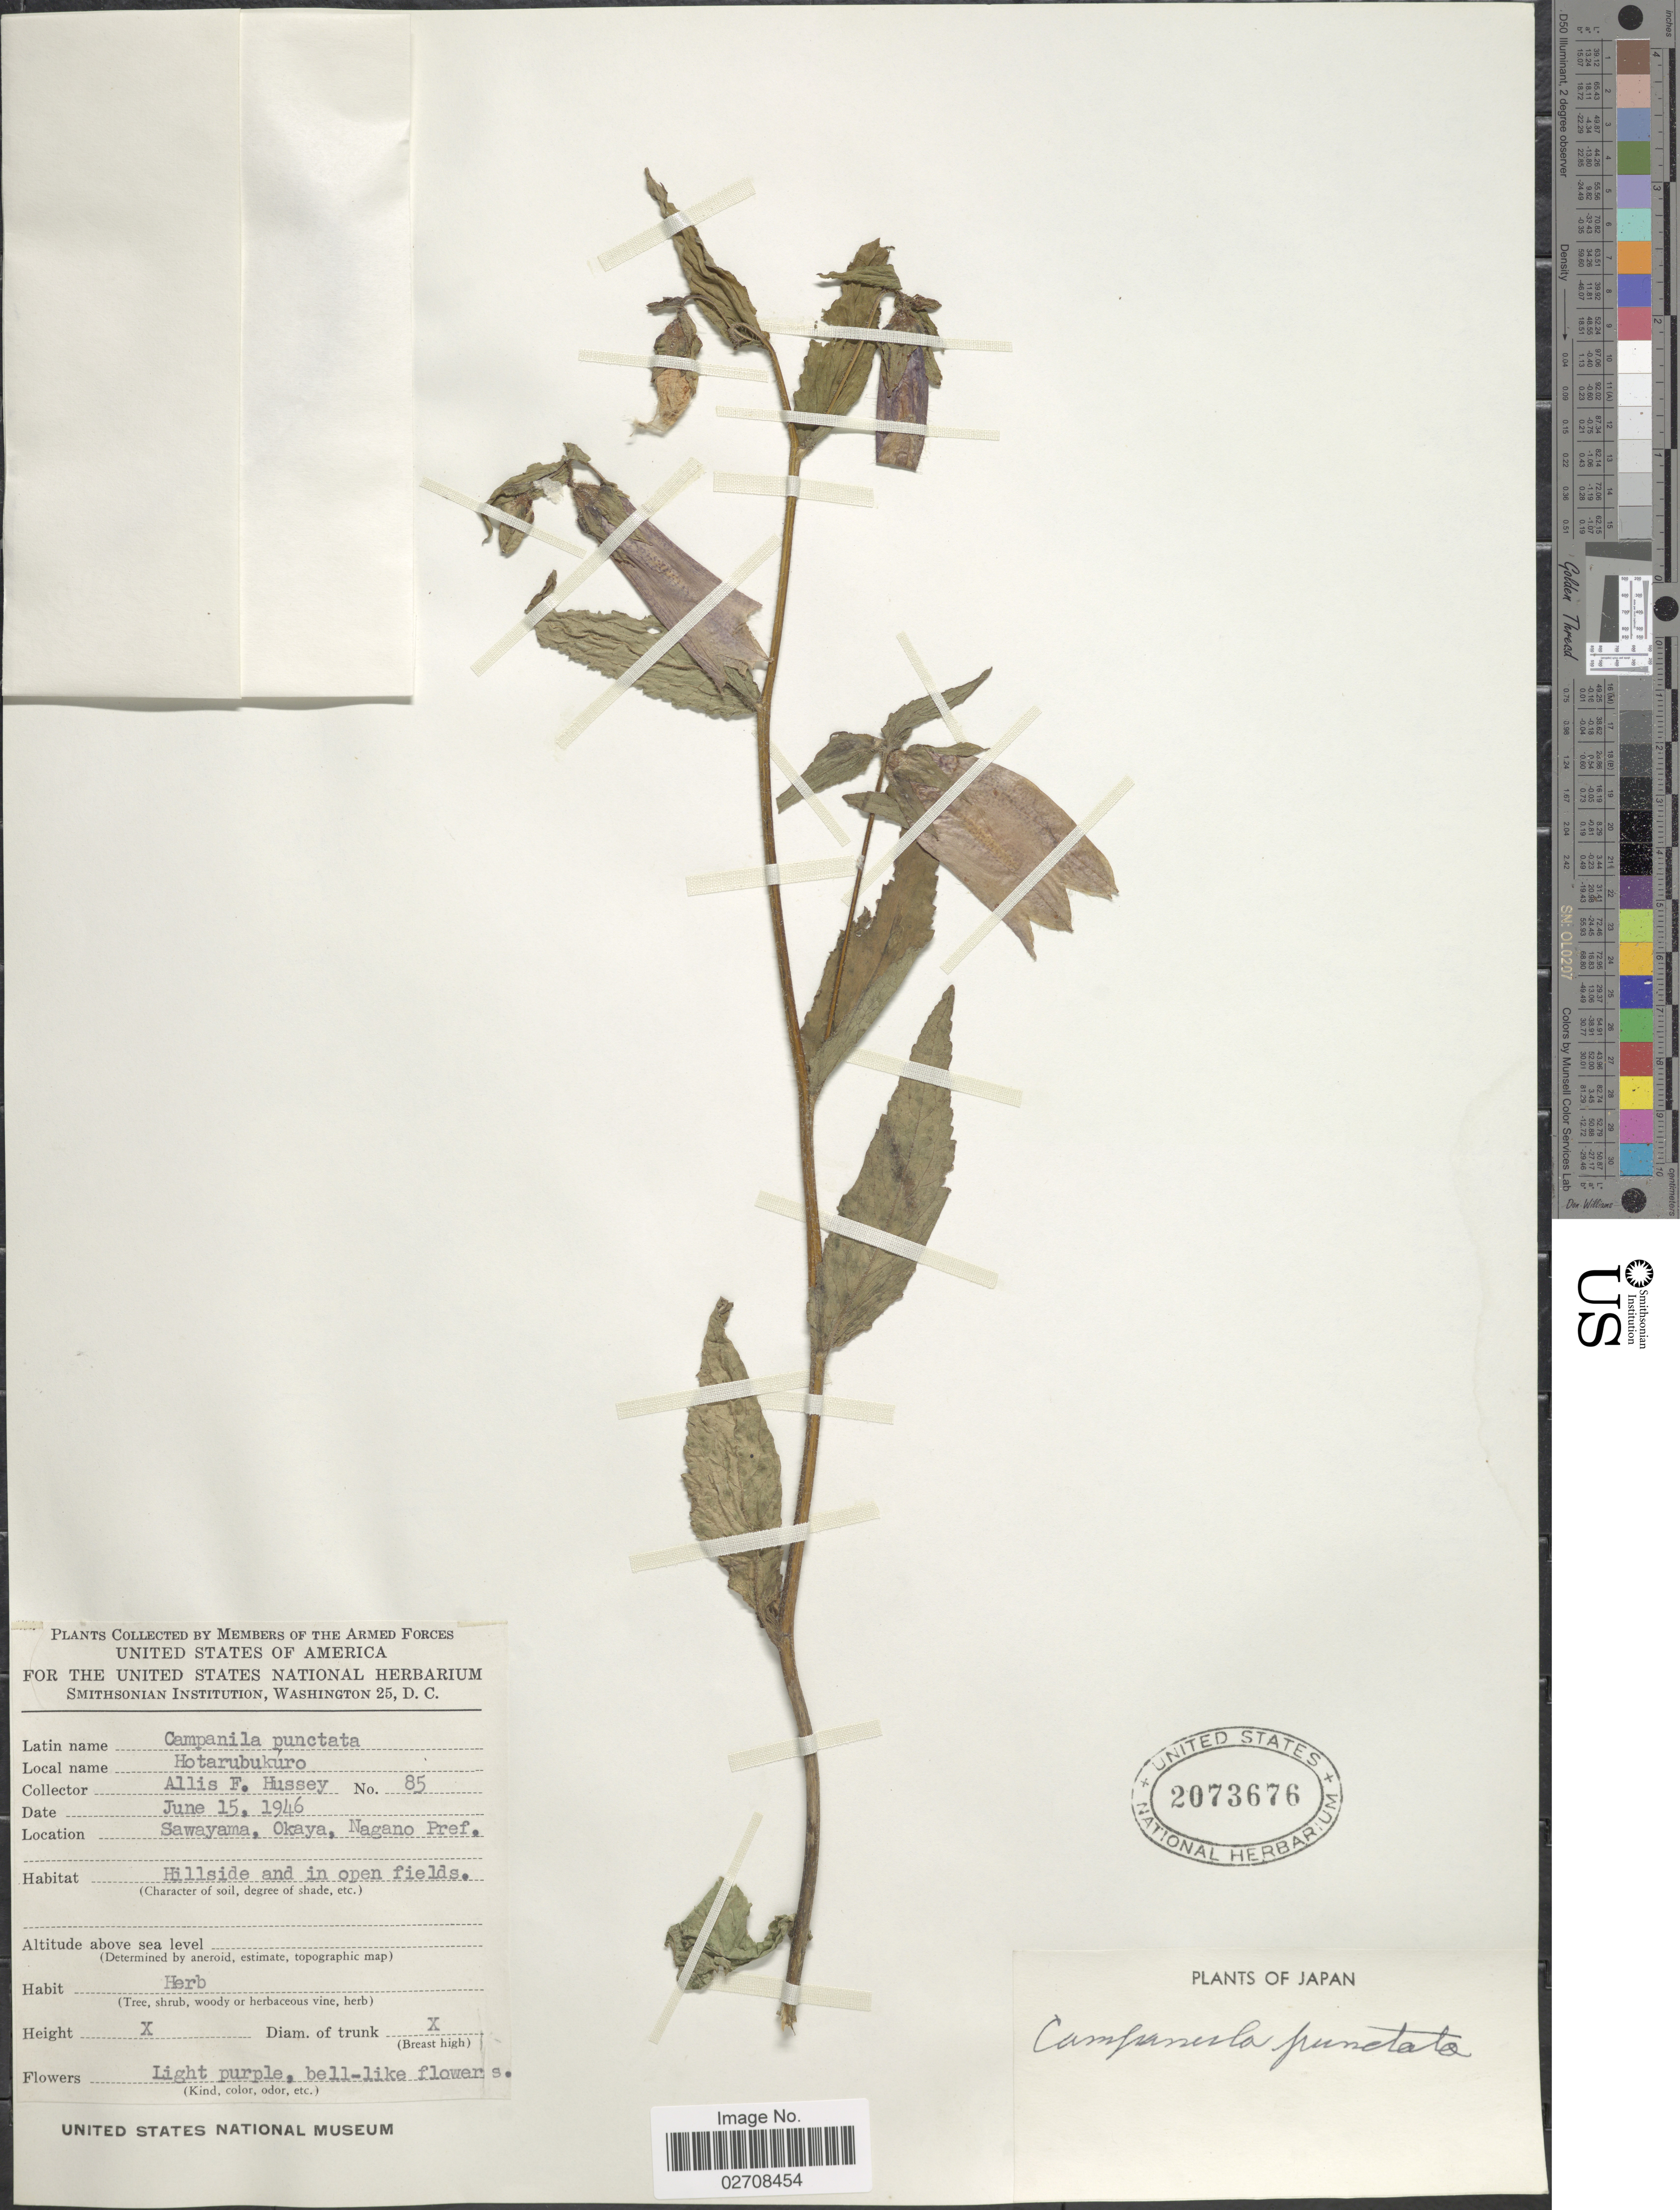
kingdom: Plantae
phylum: Tracheophyta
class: Magnoliopsida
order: Asterales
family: Campanulaceae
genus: Campanula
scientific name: Campanula punctata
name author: Lam.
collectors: A. Hussey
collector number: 85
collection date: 1946-06-15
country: Japan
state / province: Nagano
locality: Sawayama, Okaya, Nagano Pref.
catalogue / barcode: US 2073676